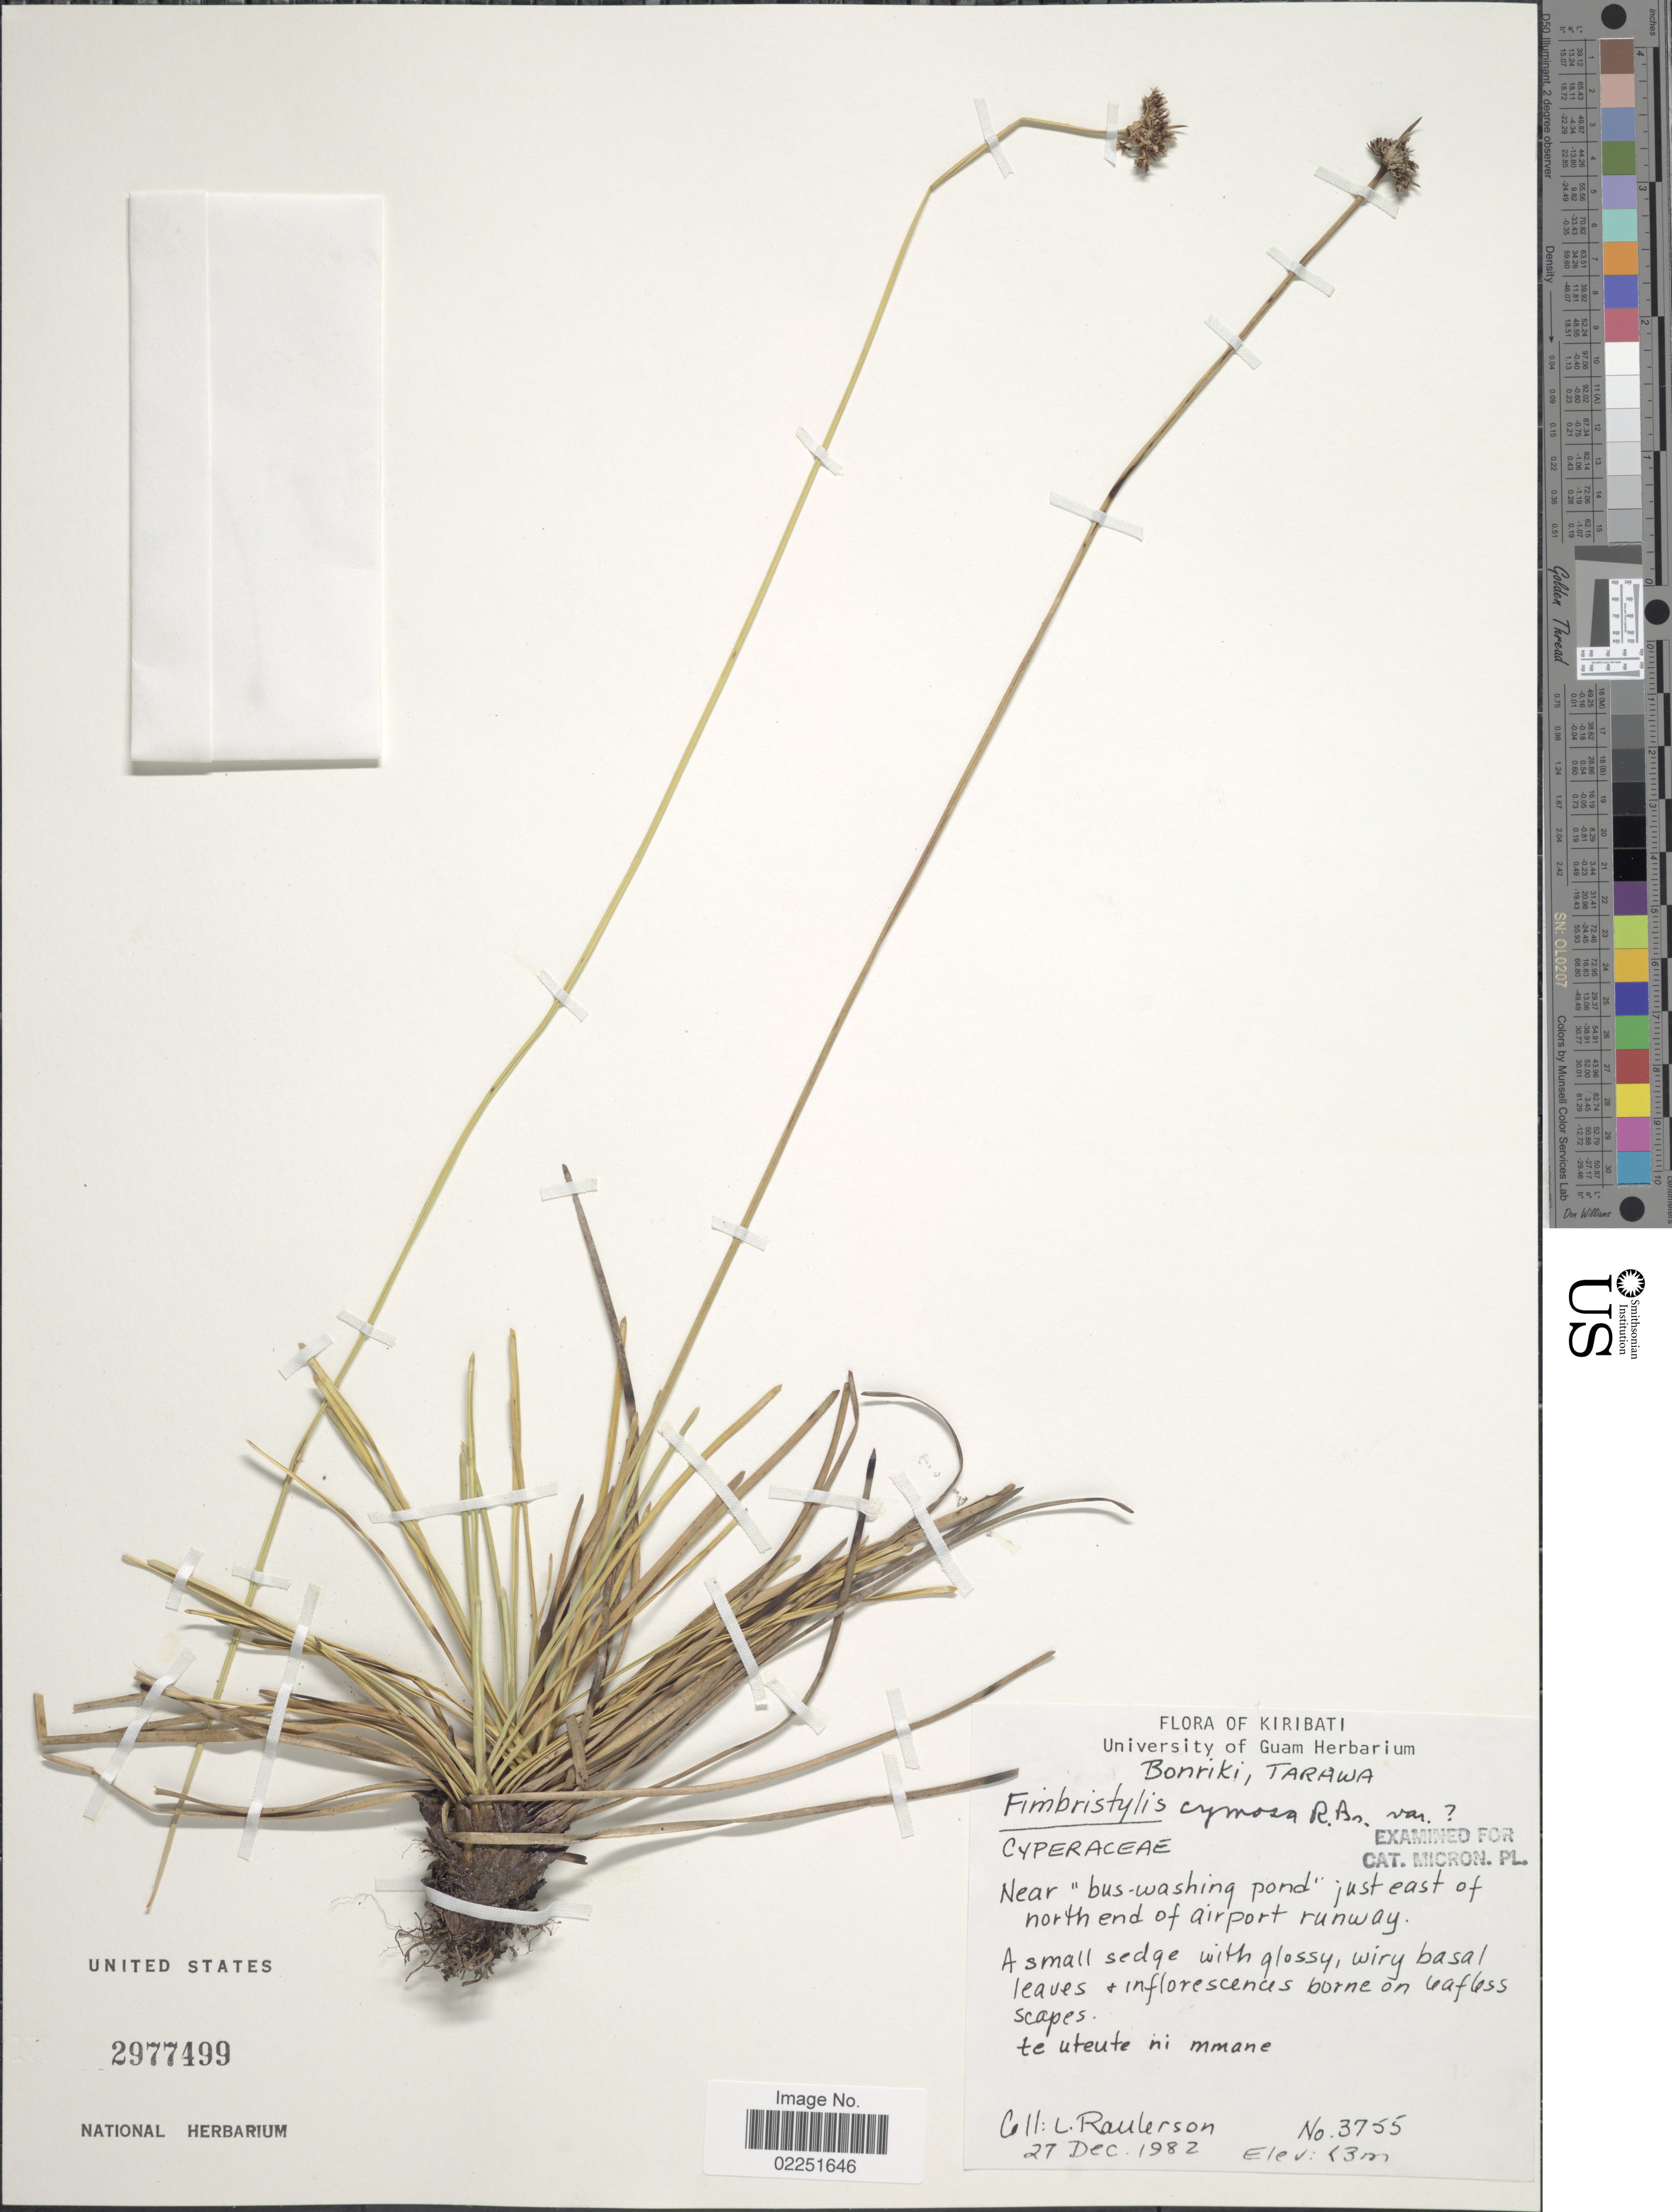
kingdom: Plantae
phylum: Tracheophyta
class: Liliopsida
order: Poales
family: Cyperaceae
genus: Fimbristylis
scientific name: Fimbristylis cymosa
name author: R. Br.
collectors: L. Raulerson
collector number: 3755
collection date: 1982-12-27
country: Kiribati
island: Tarawa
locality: Bonriki, Tarawa. Near "bus- washing pond"just east of north end of airport runway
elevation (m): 3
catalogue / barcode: US 2977499